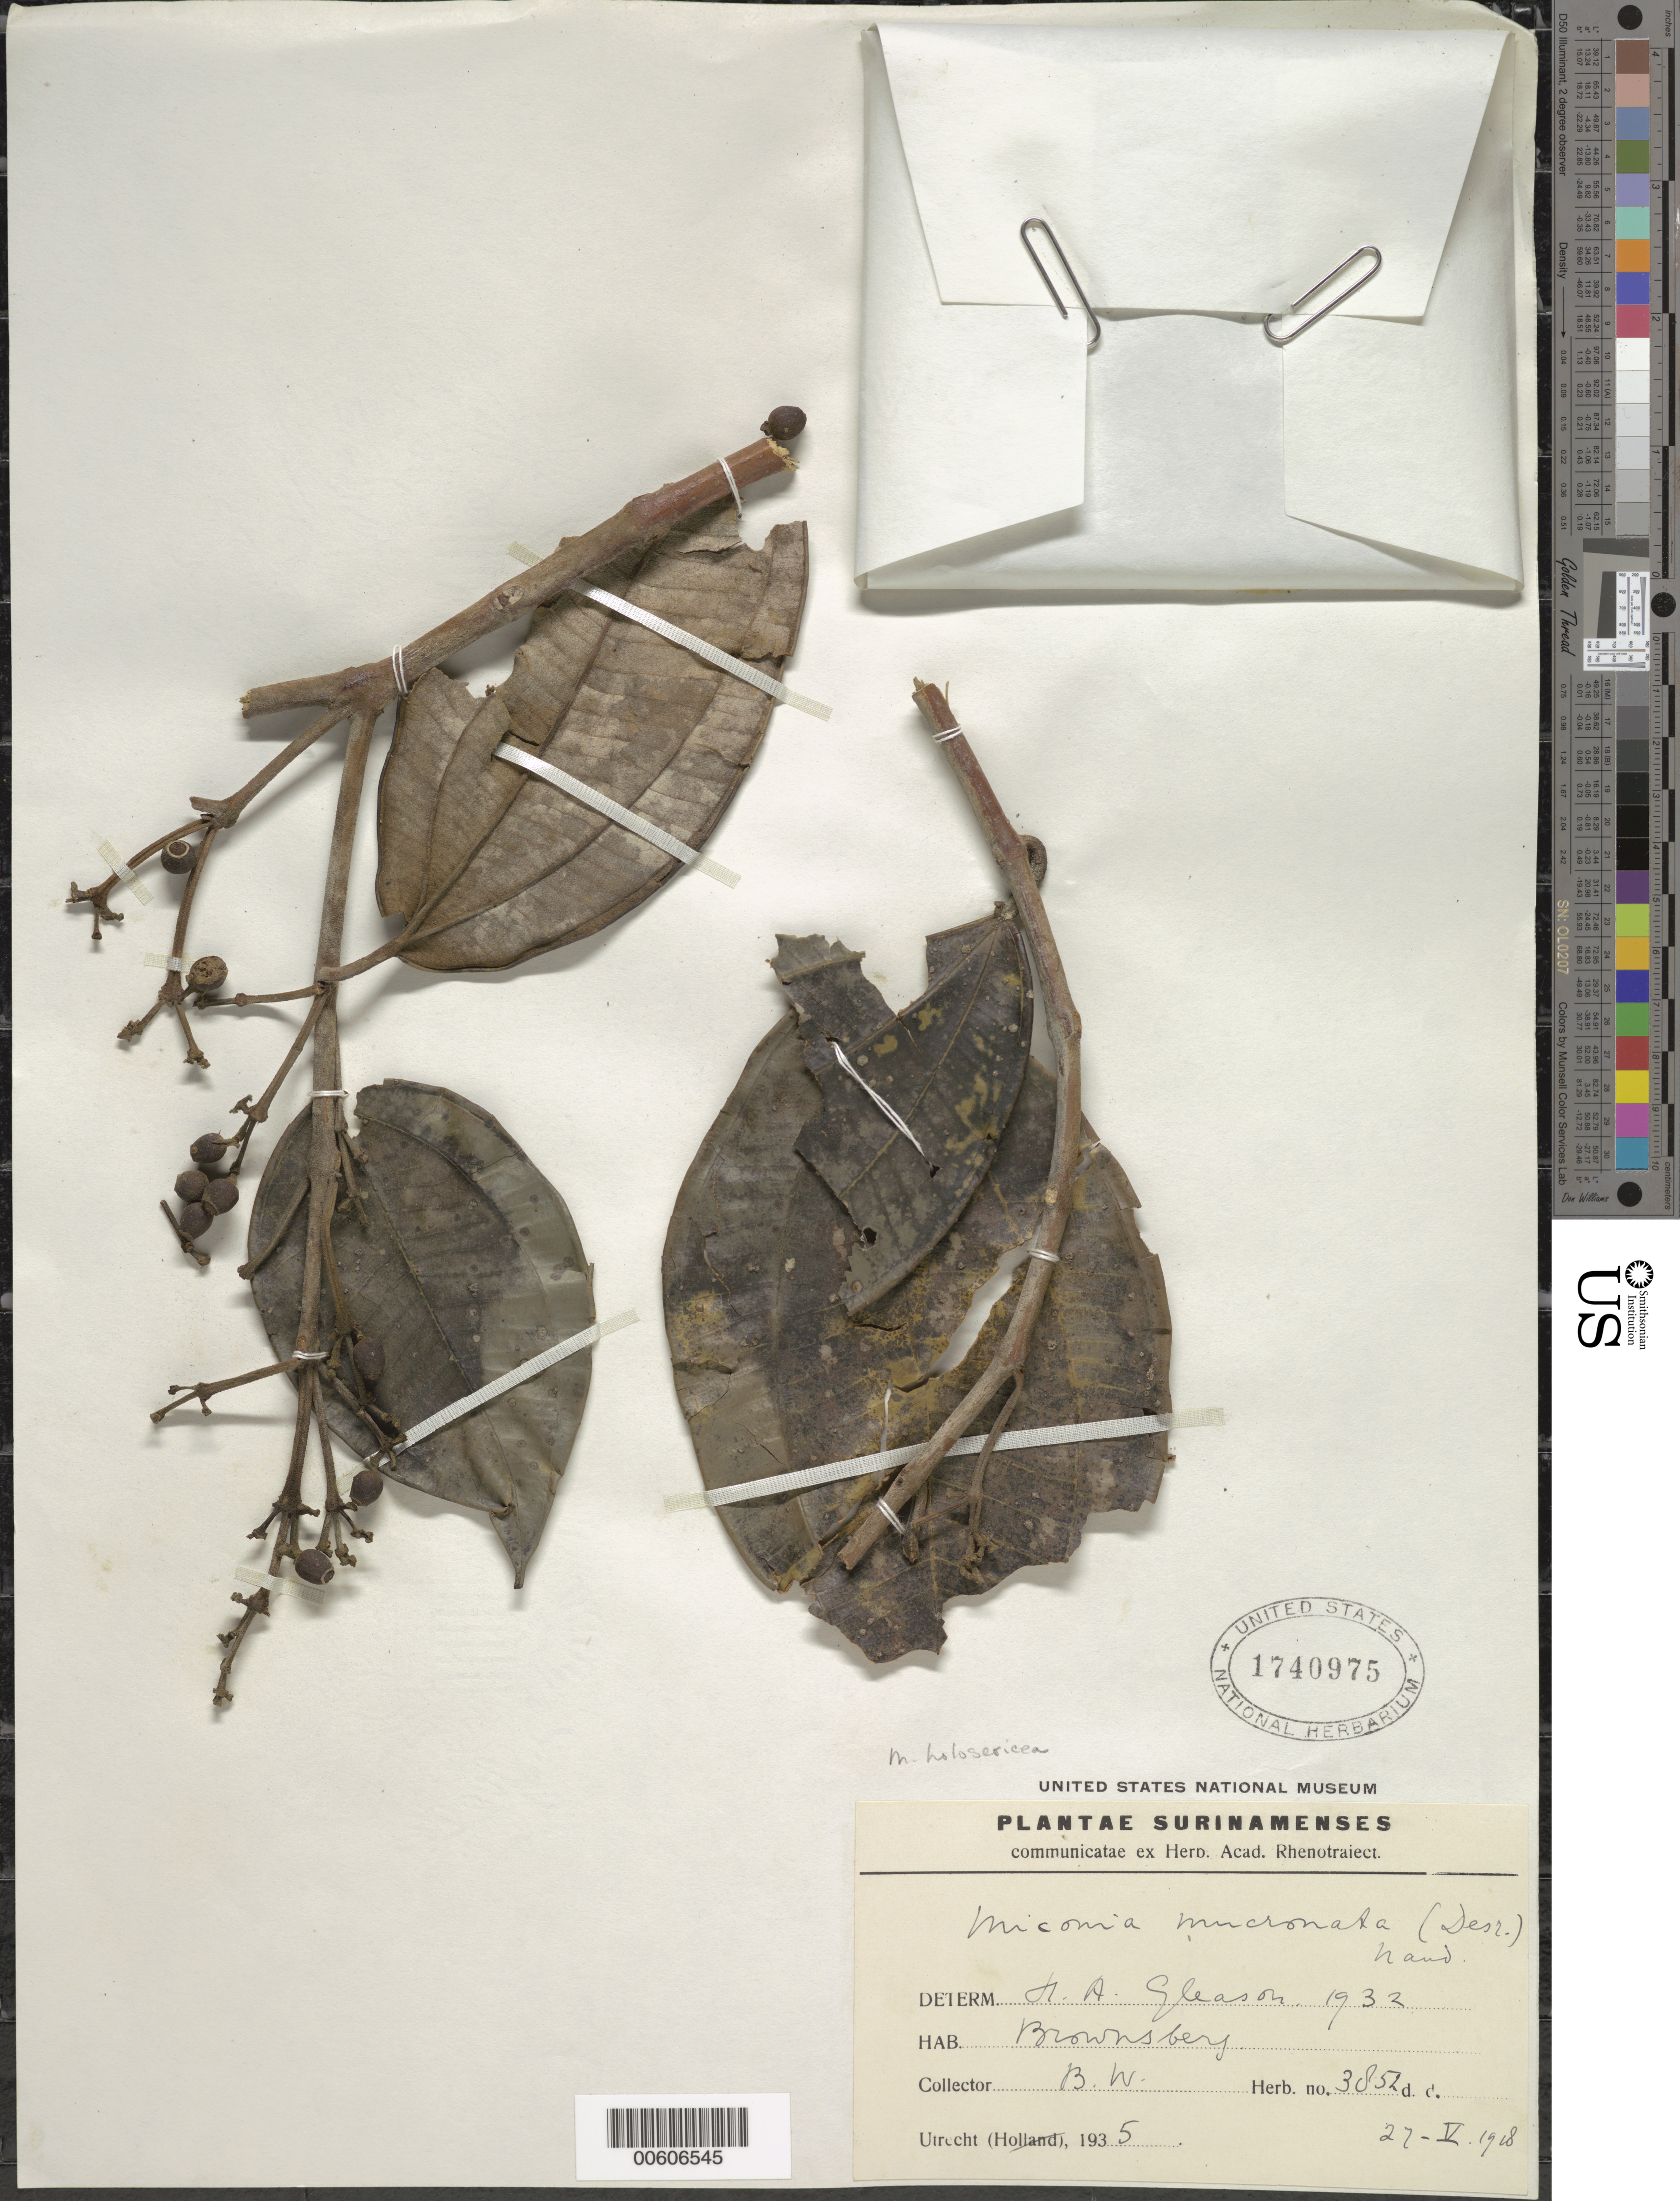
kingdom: Plantae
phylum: Tracheophyta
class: Magnoliopsida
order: Myrtales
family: Melastomataceae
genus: Miconia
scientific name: Miconia holosericea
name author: (L.) DC.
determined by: Gleason, H. A.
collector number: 3052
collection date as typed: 27-May-18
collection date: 1918-05-27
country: Suriname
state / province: Brokopondo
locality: Brownsberg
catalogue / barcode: US 1740975